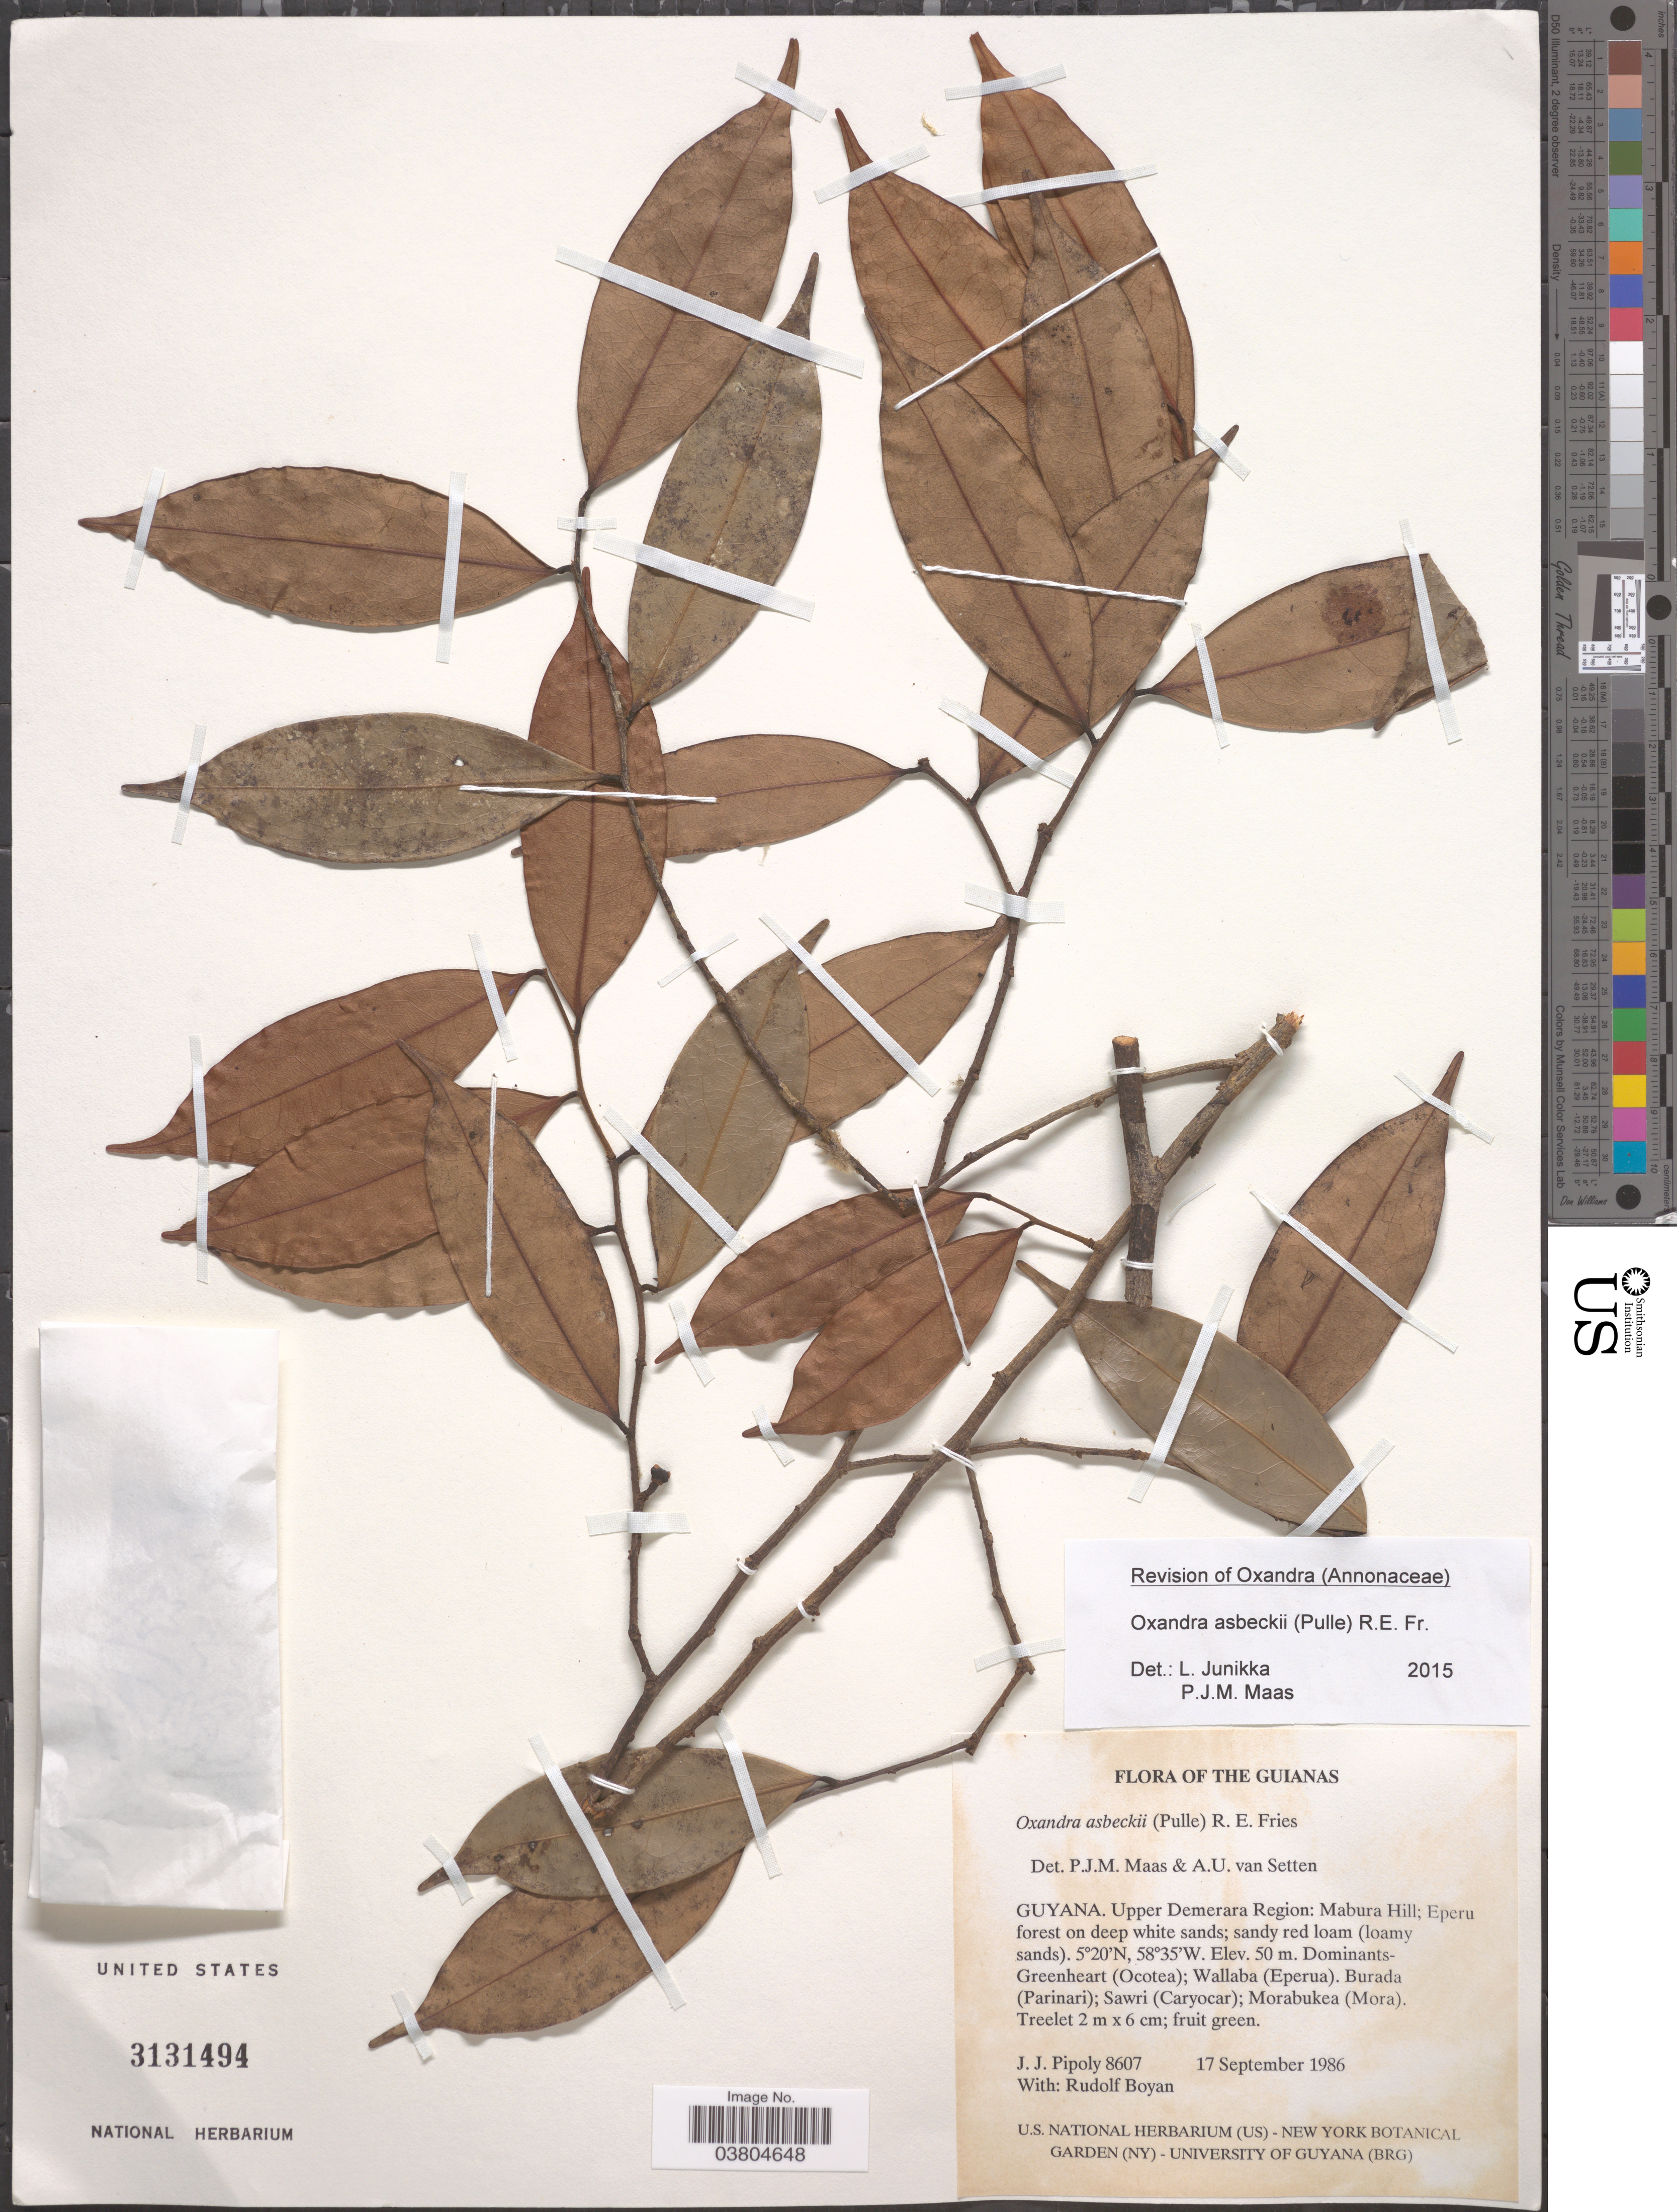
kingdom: Plantae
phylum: Tracheophyta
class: Magnoliopsida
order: Magnoliales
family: Annonaceae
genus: Oxandra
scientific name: Oxandra asbecki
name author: (Pulle) R.E. Fr.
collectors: J. J. Pipoly & R. Boyan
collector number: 8607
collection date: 1986-09-17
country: Guyana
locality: The Guianas. Upper Demerara Region: Mabura Hill; Eperu forest on deep white sands.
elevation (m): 50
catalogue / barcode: US 3131494